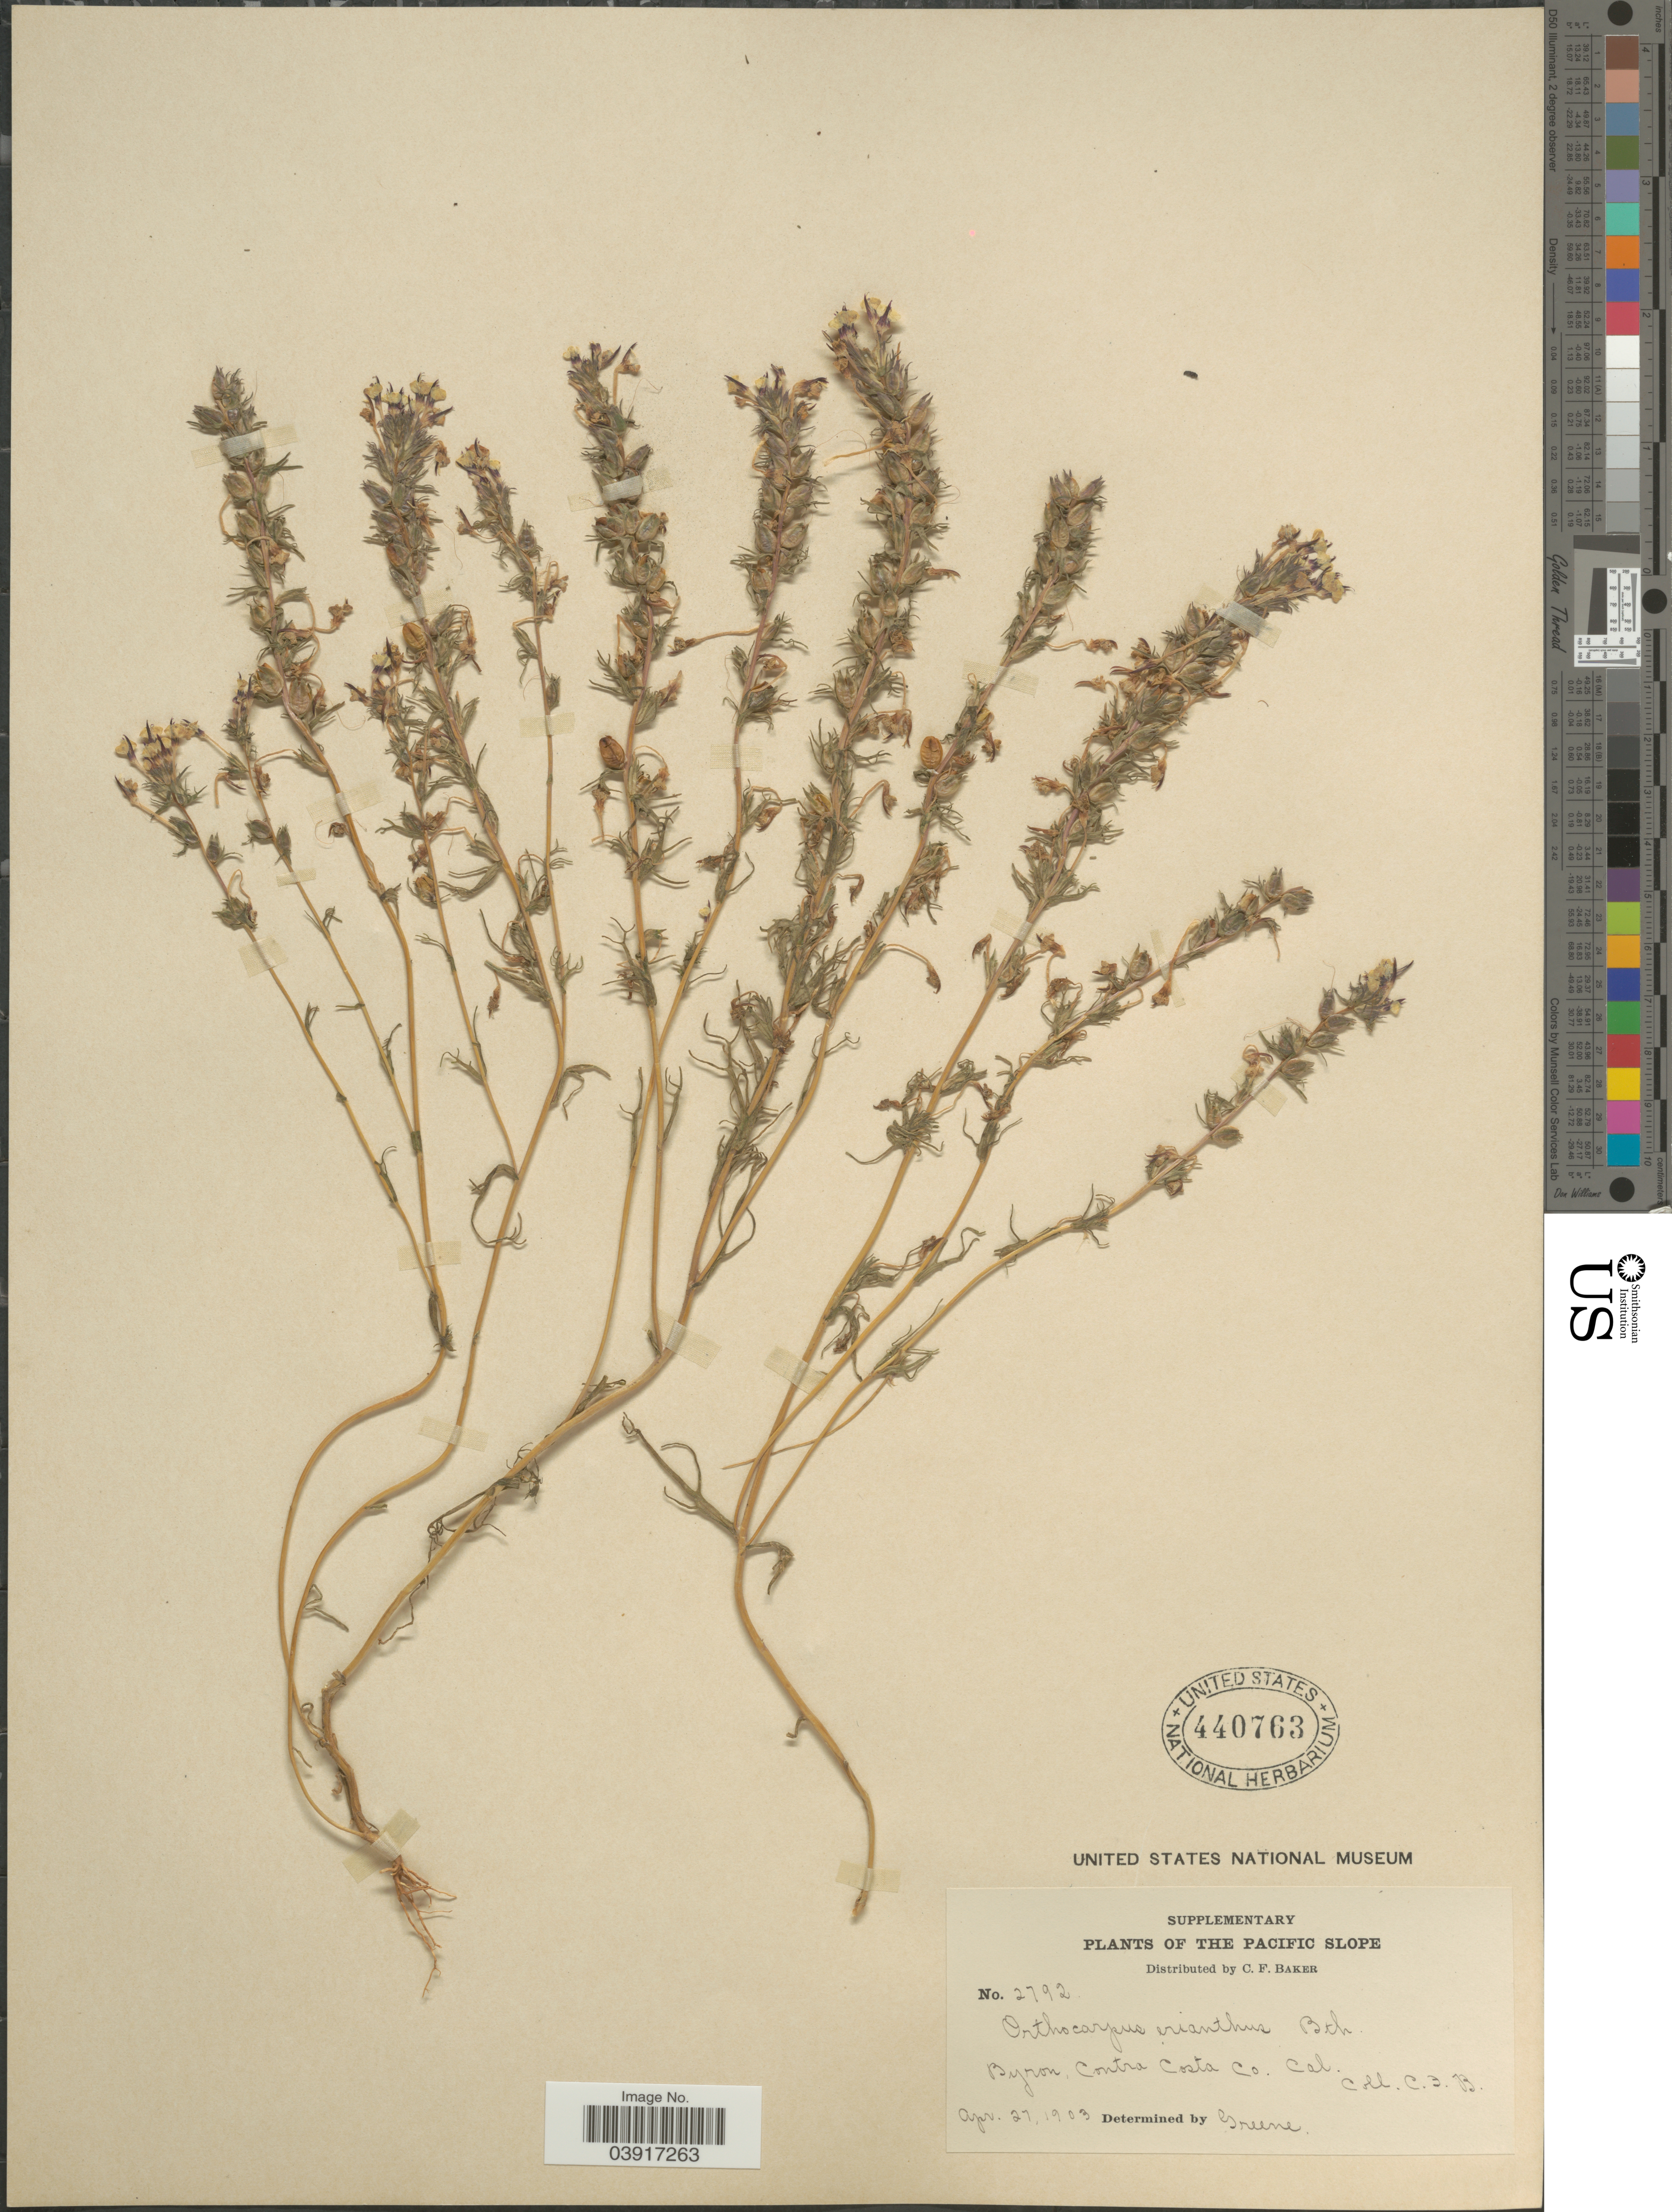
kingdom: Plantae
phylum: Tracheophyta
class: Magnoliopsida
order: Lamiales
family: Orobanchaceae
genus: Orthocarpus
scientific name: Orthocarpus erianthus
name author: Benth.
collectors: C. F. Baker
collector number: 2792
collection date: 1903-04-27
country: United States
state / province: California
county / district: Contra Costa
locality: Pacific Slope. Byron, Contra Costa Co.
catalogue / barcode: US 440763